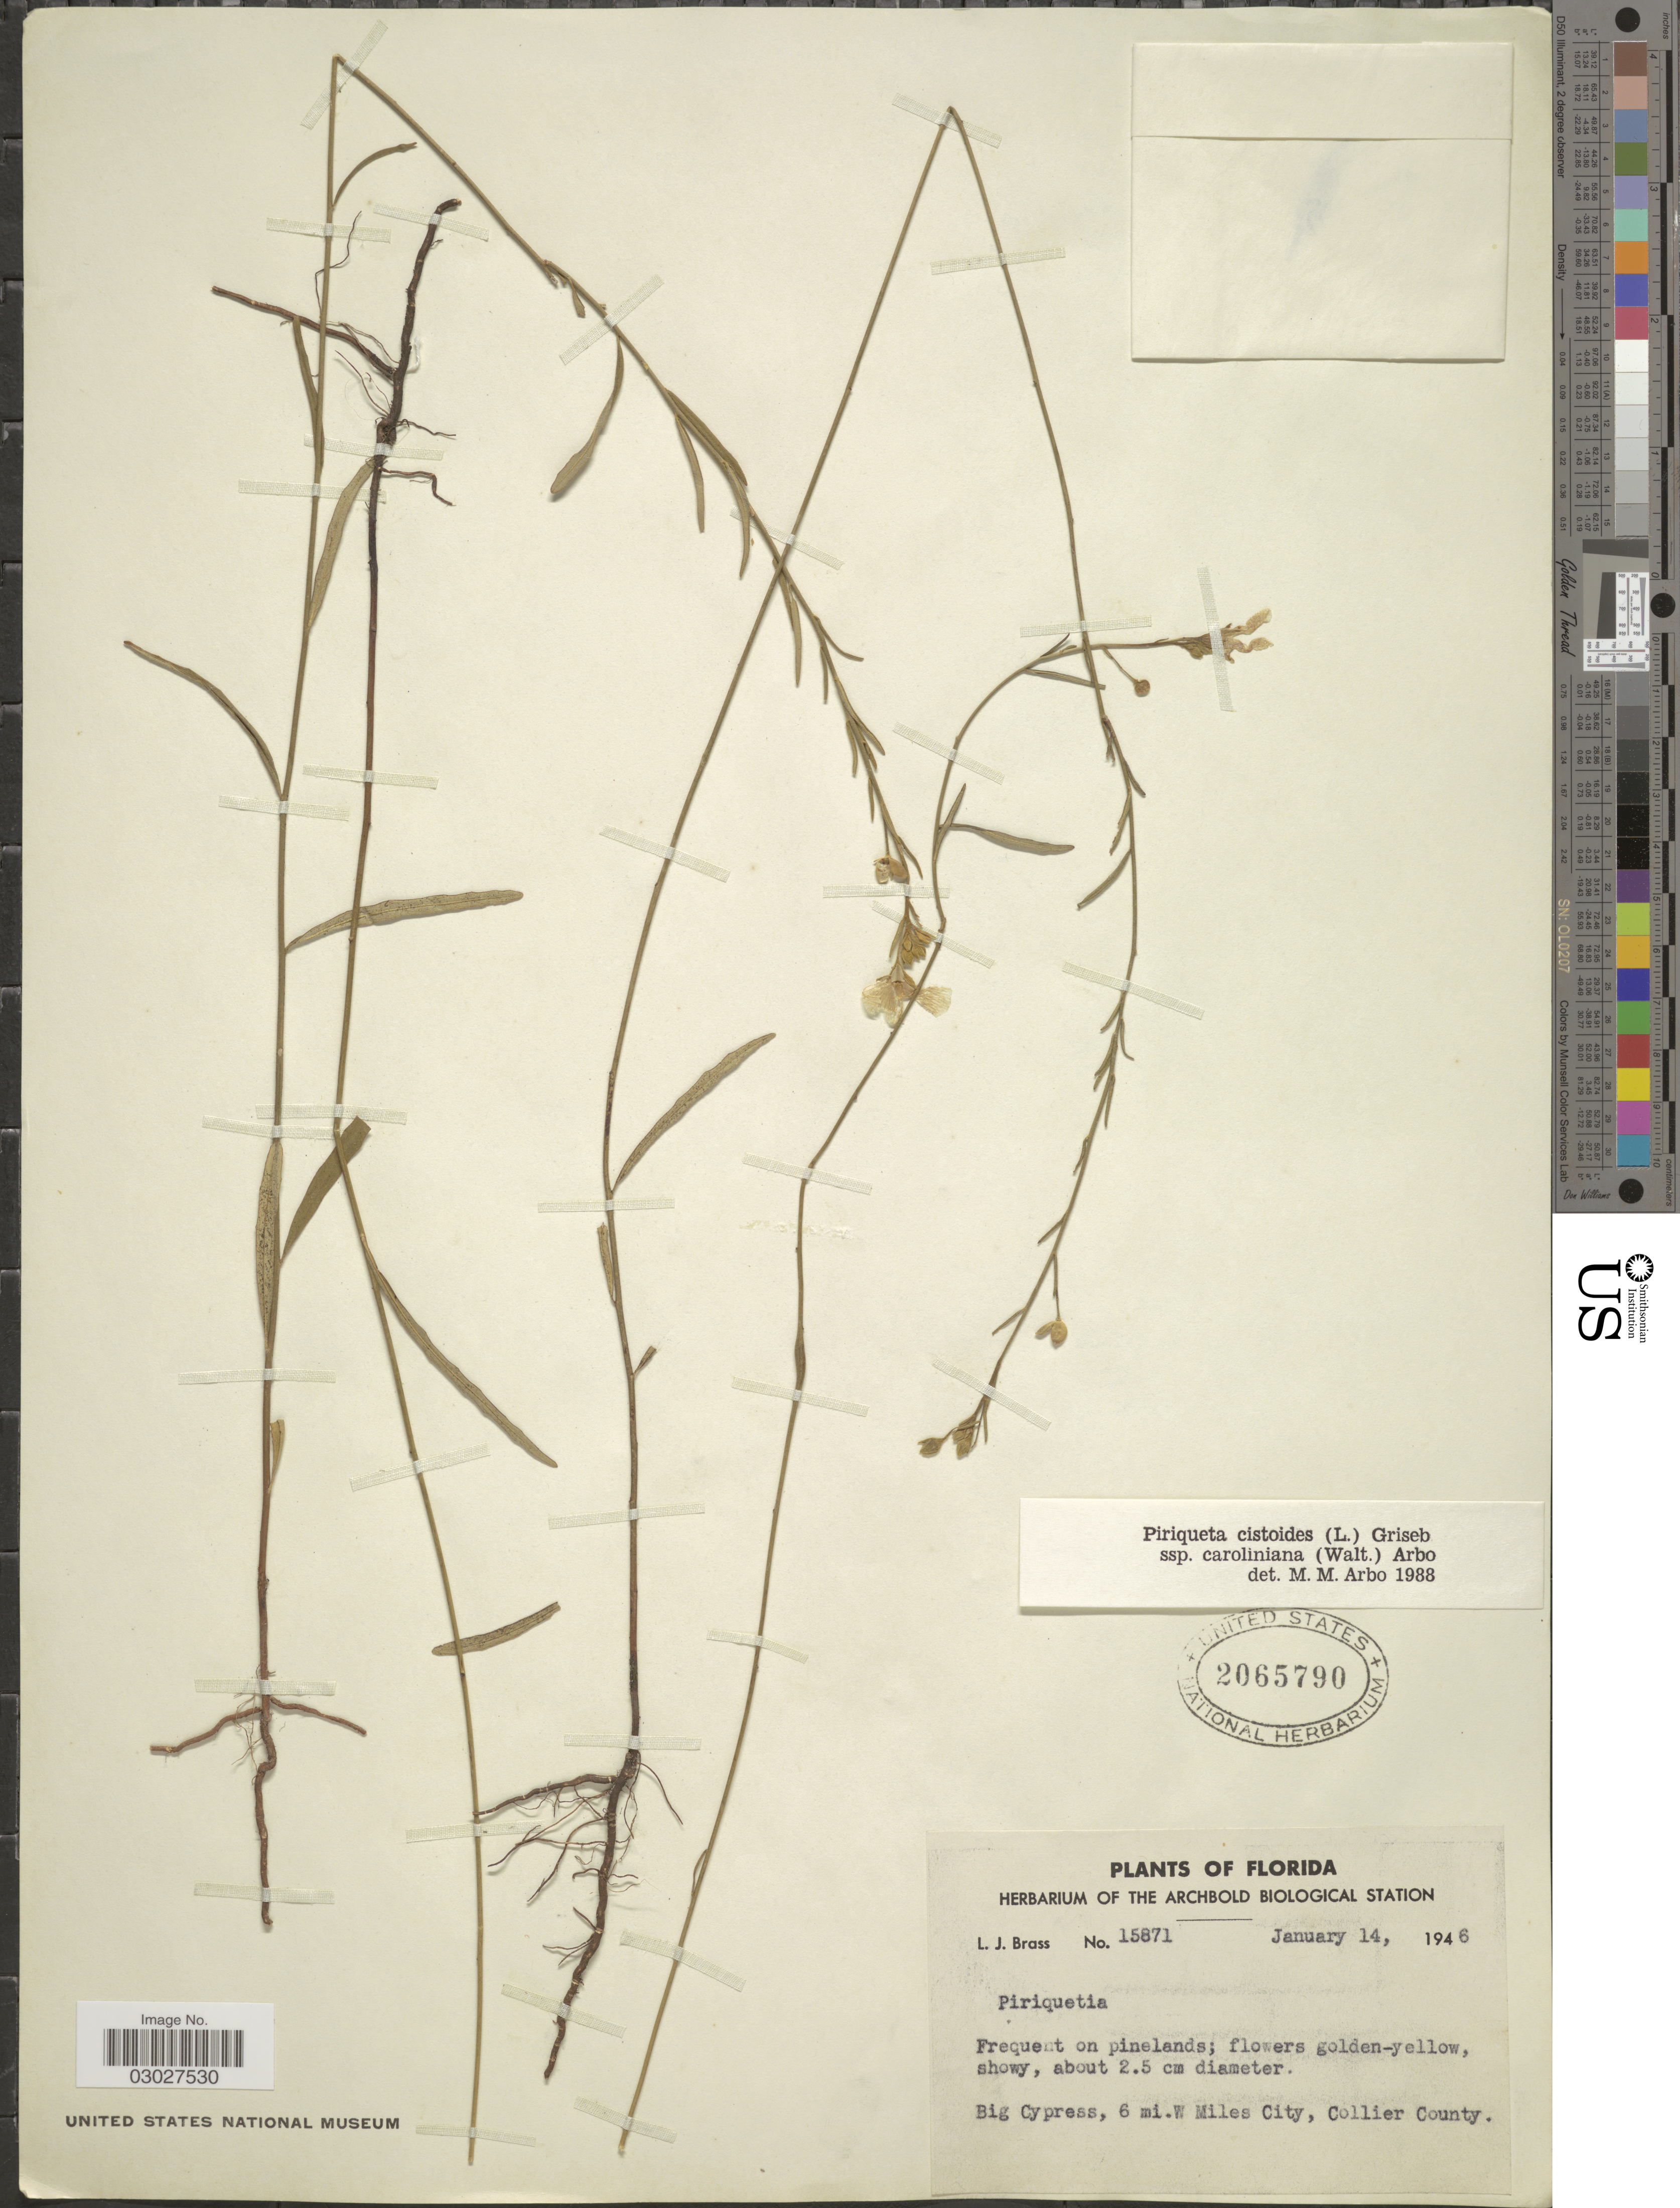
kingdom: Plantae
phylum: Tracheophyta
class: Magnoliopsida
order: Malpighiales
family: Turneraceae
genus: Piriqueta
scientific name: Piriqueta cistoides subsp. caroliniana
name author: (Walter) Arbo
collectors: L. J. Brass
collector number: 15871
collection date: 1946-01-14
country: United States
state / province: Florida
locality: Big Cypress, 6 mi.W Miles City, Collier County.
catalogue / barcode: US 2065790